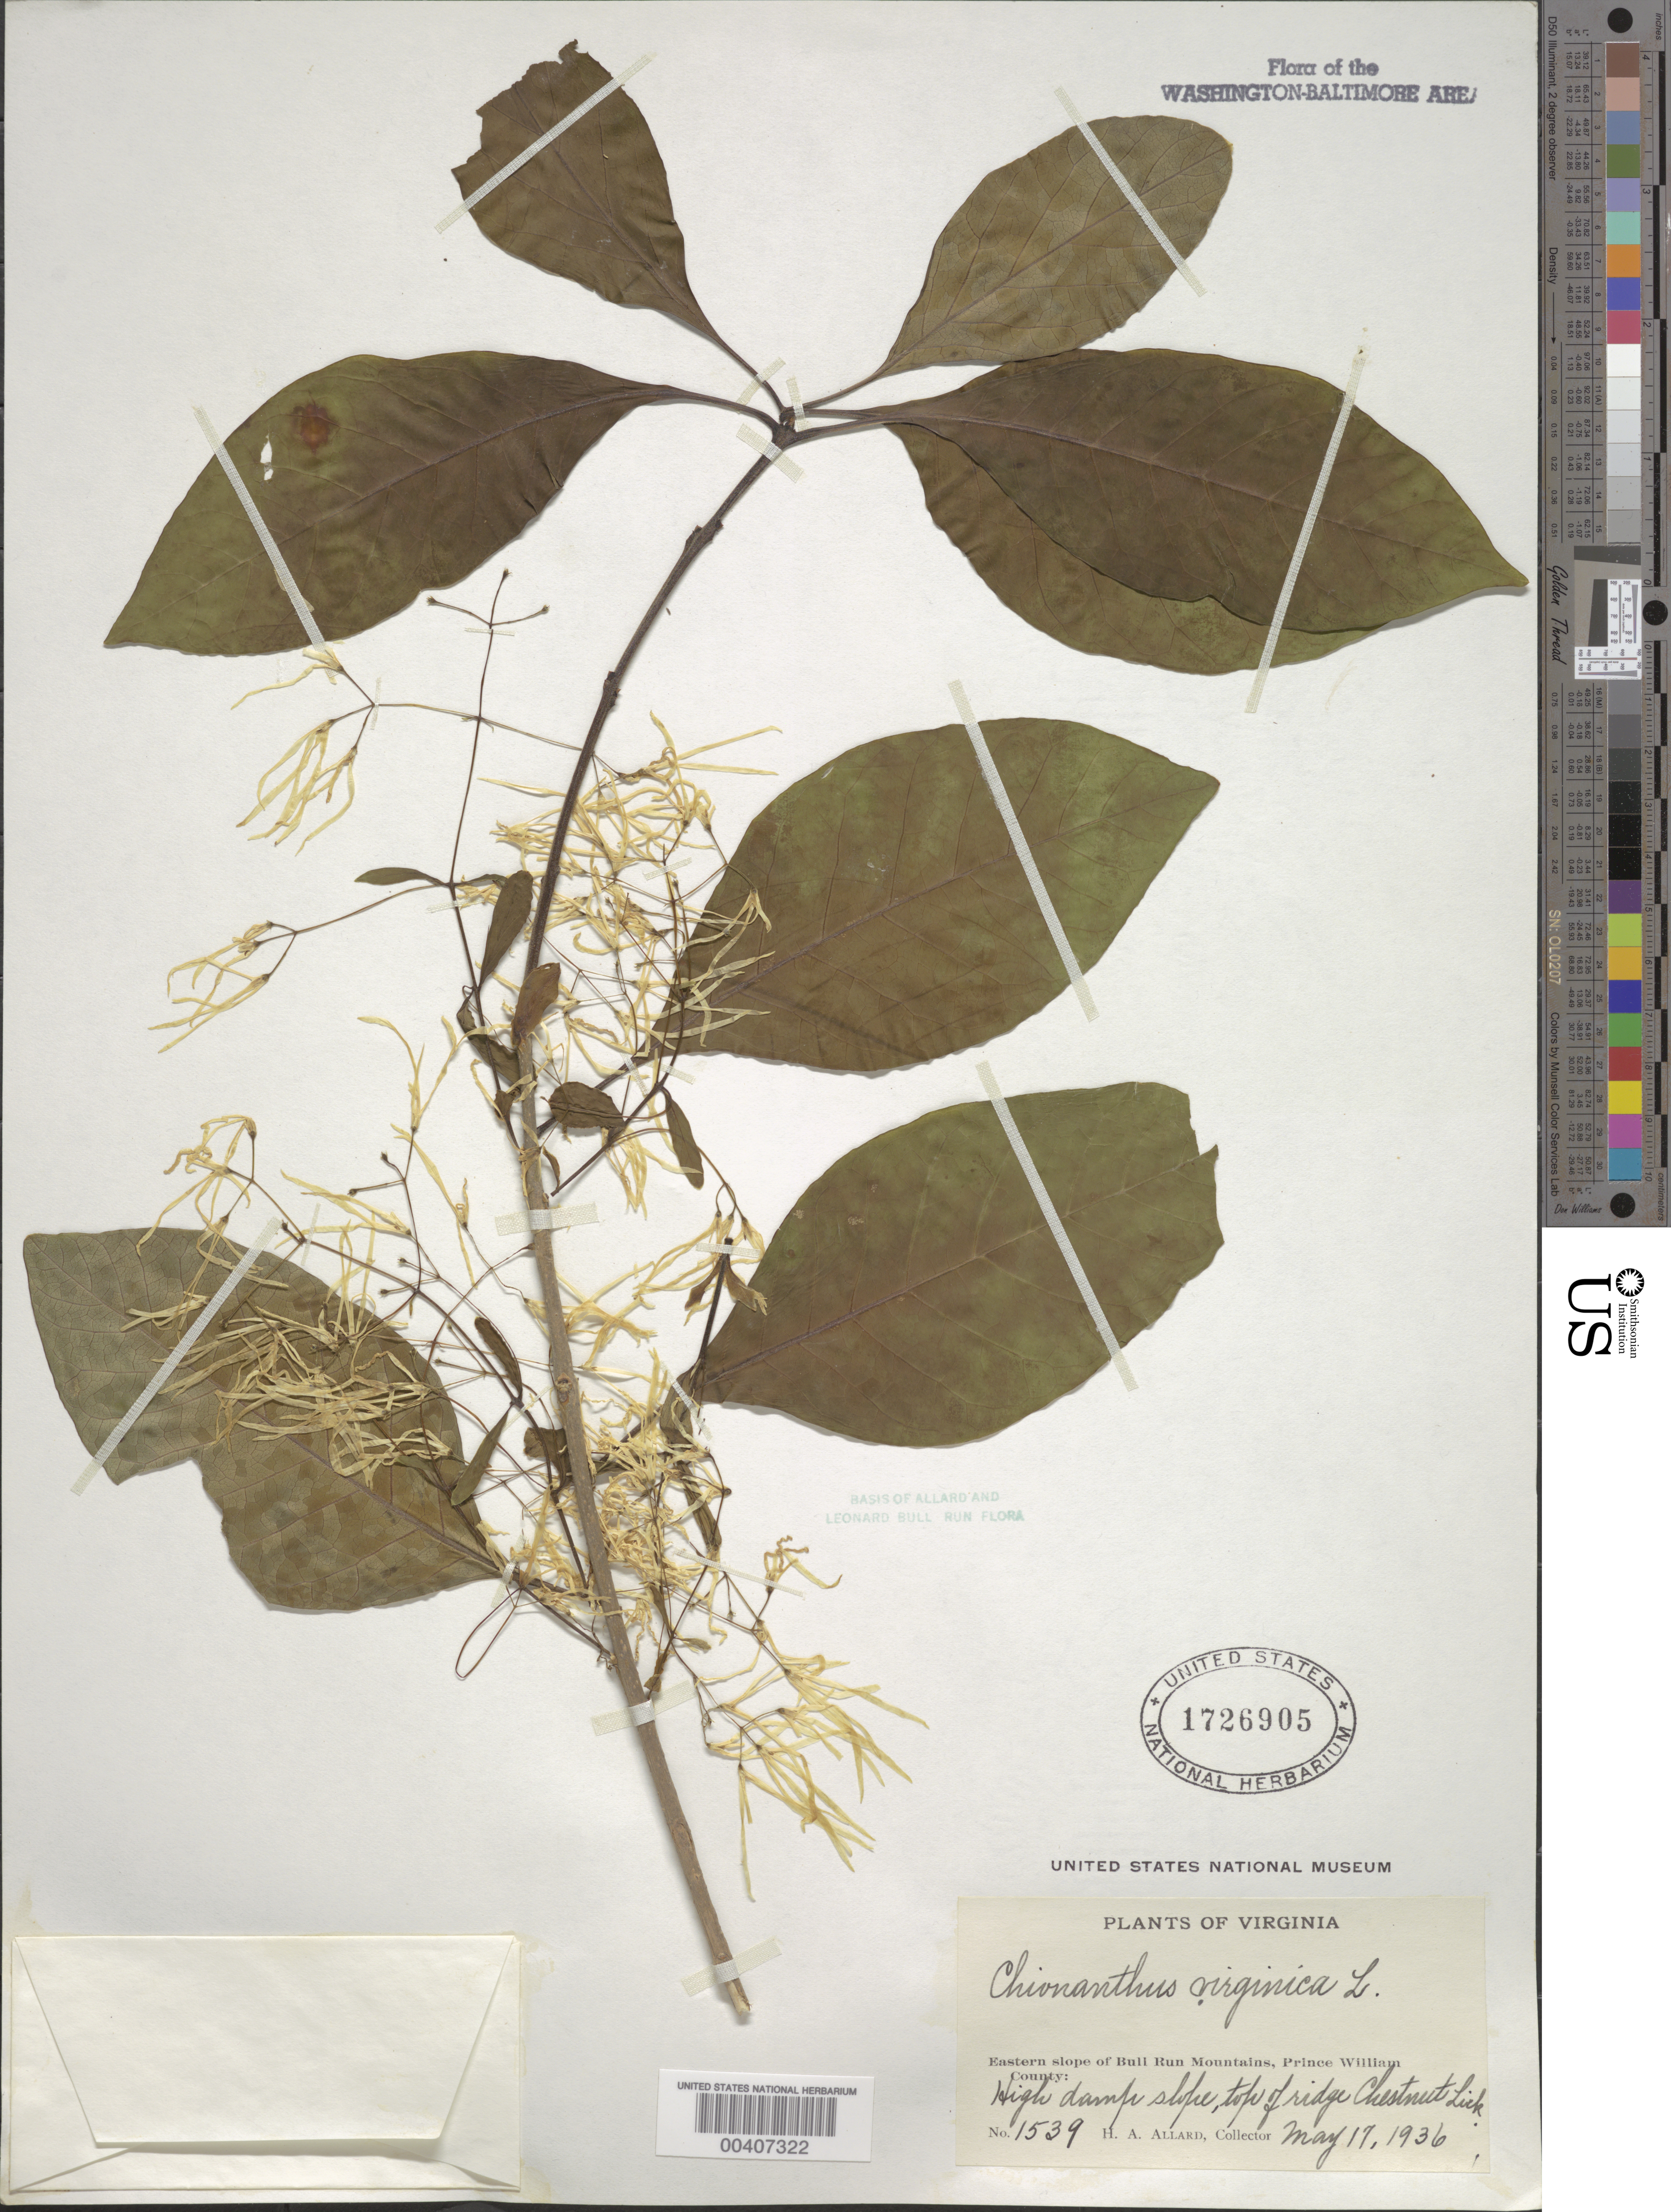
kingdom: Plantae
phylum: Tracheophyta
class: Magnoliopsida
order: Lamiales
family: Oleaceae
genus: Chionanthus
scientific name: Chionanthus virginicus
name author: L.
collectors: H. A. Allard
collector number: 1539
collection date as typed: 17 May 1936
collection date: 1936-05-17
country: United States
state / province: Virginia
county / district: Loudoun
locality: Chestnut Lick, eastern slope of Bull Run Mountains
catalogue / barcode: US 1726905